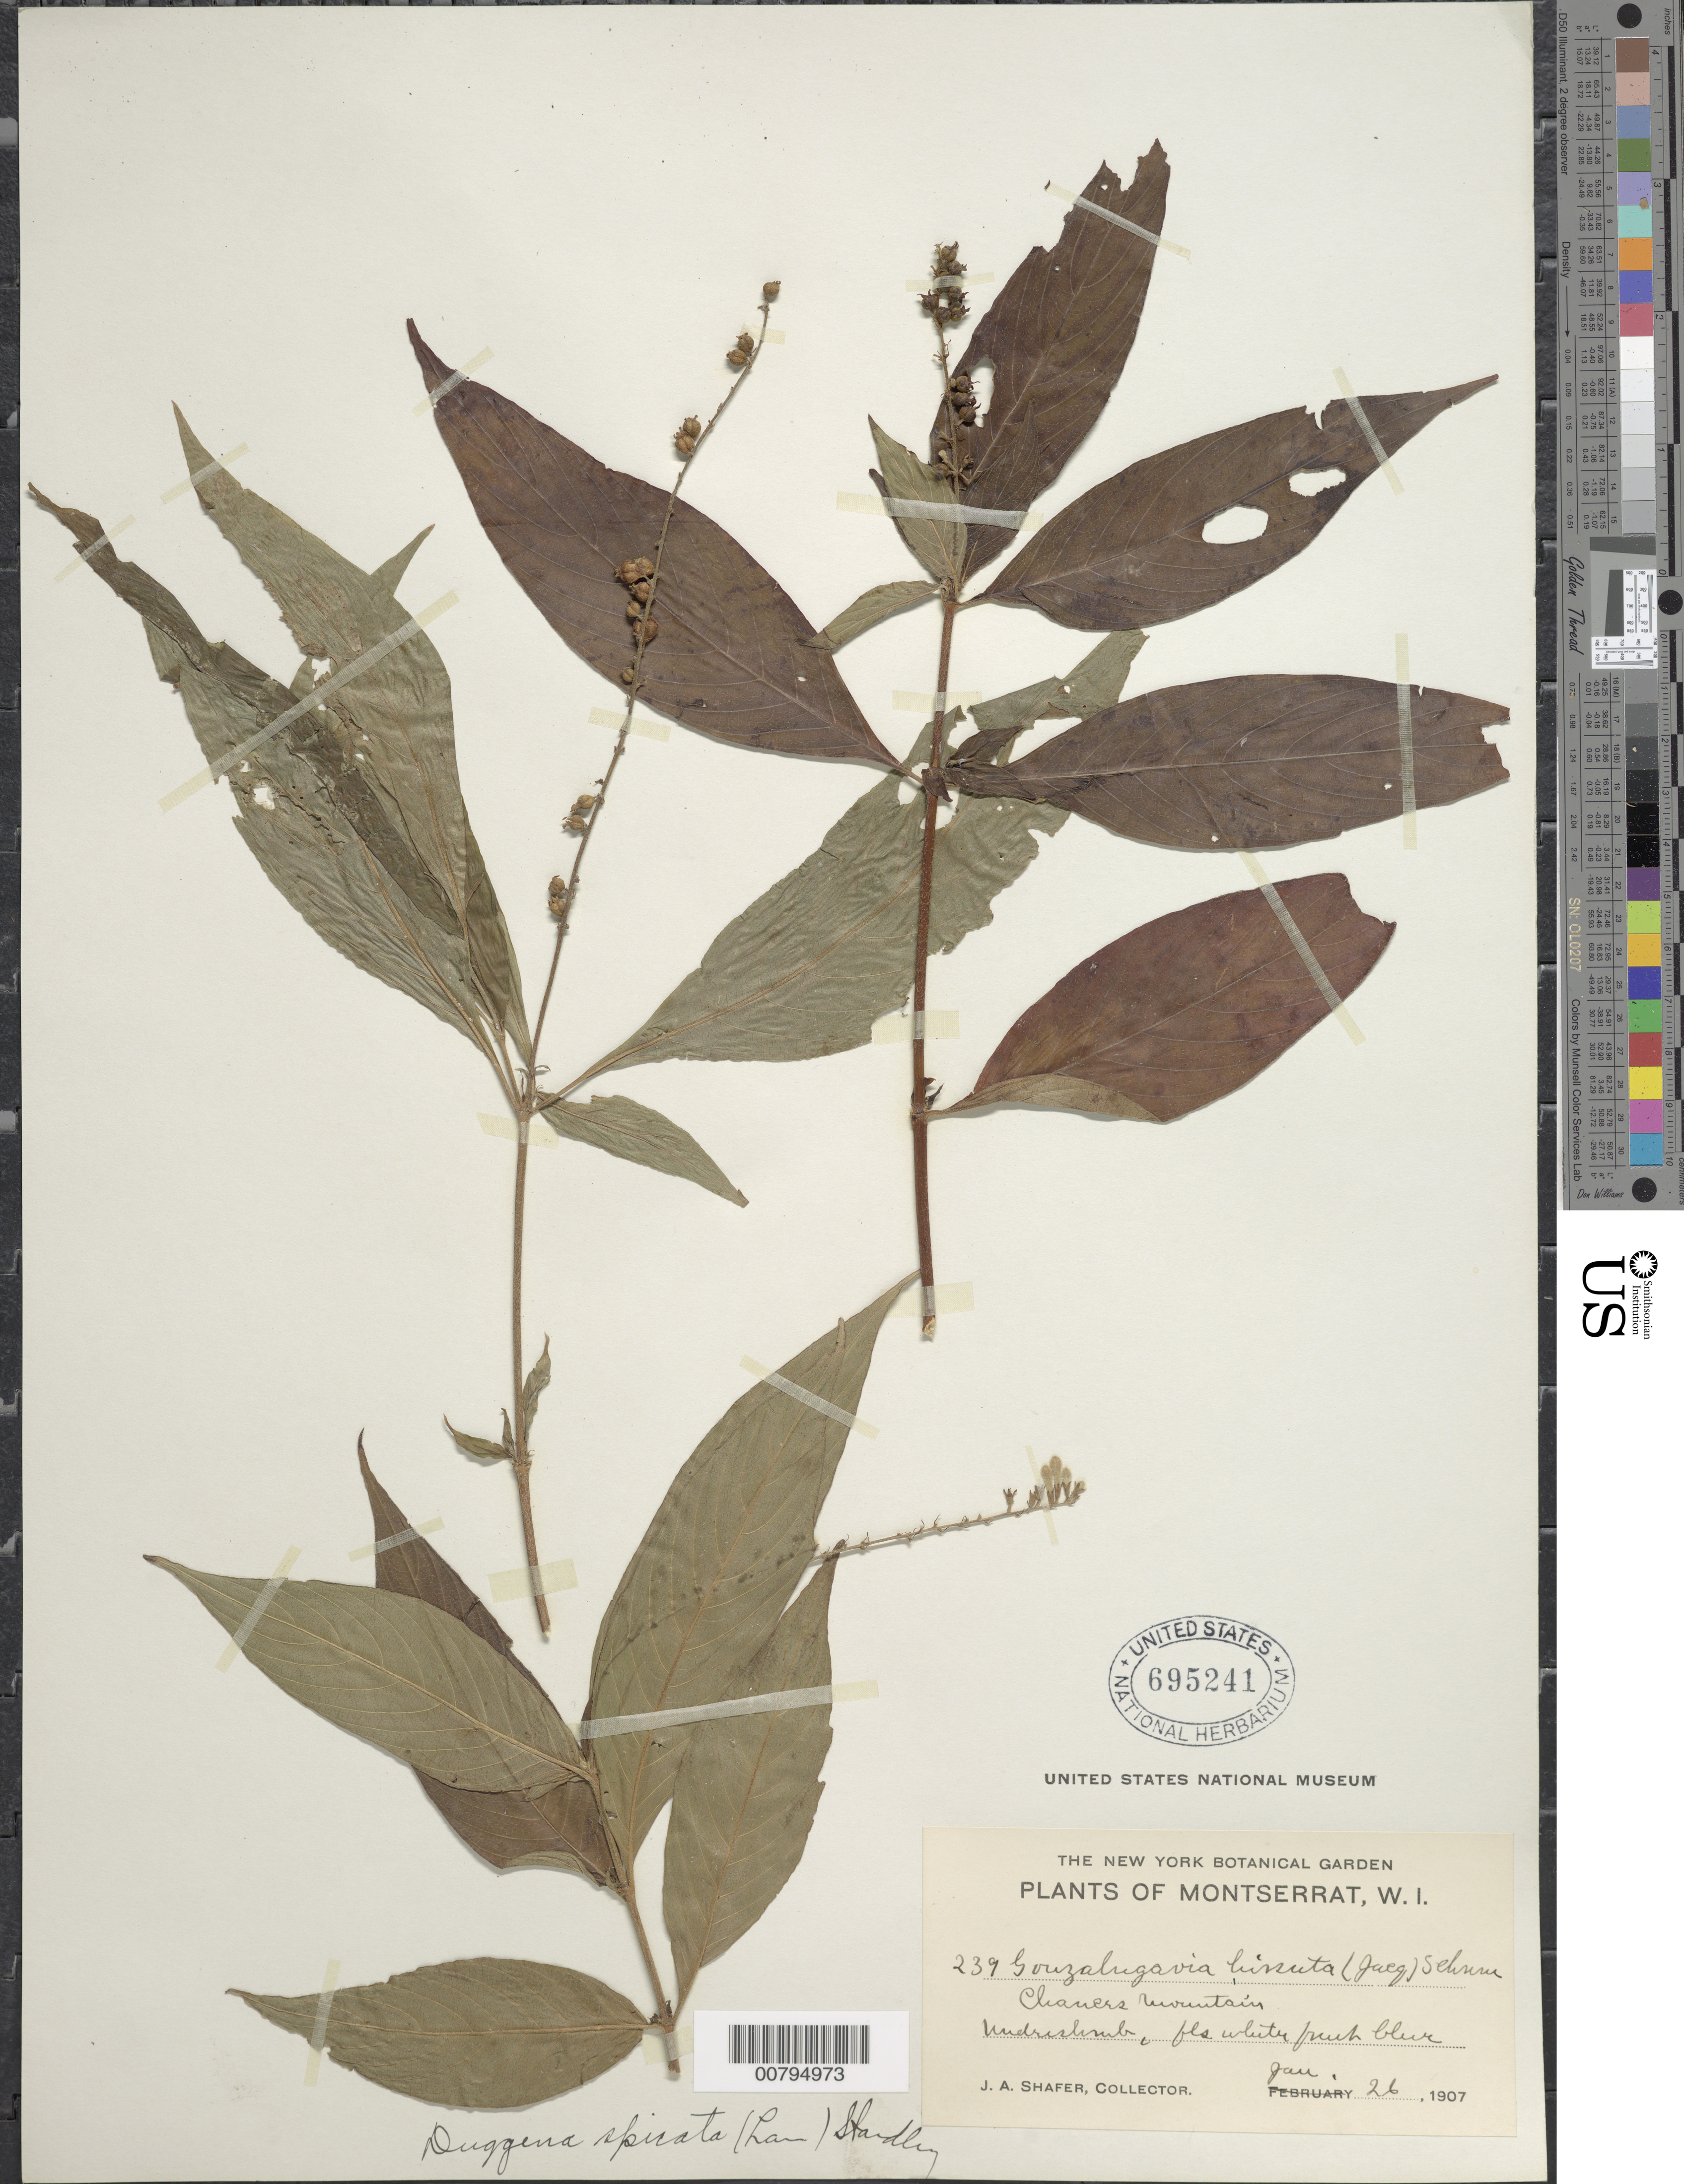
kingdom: Plantae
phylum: Tracheophyta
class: Magnoliopsida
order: Gentianales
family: Rubiaceae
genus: Gonzalagunia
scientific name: Gonzalagunia hirsuta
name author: Schum.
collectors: J. A. Shafer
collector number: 239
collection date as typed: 26 Jan 1907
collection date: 1907-01-26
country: Montserrat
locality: Chaners Mountain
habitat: Undershrub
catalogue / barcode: US 695241